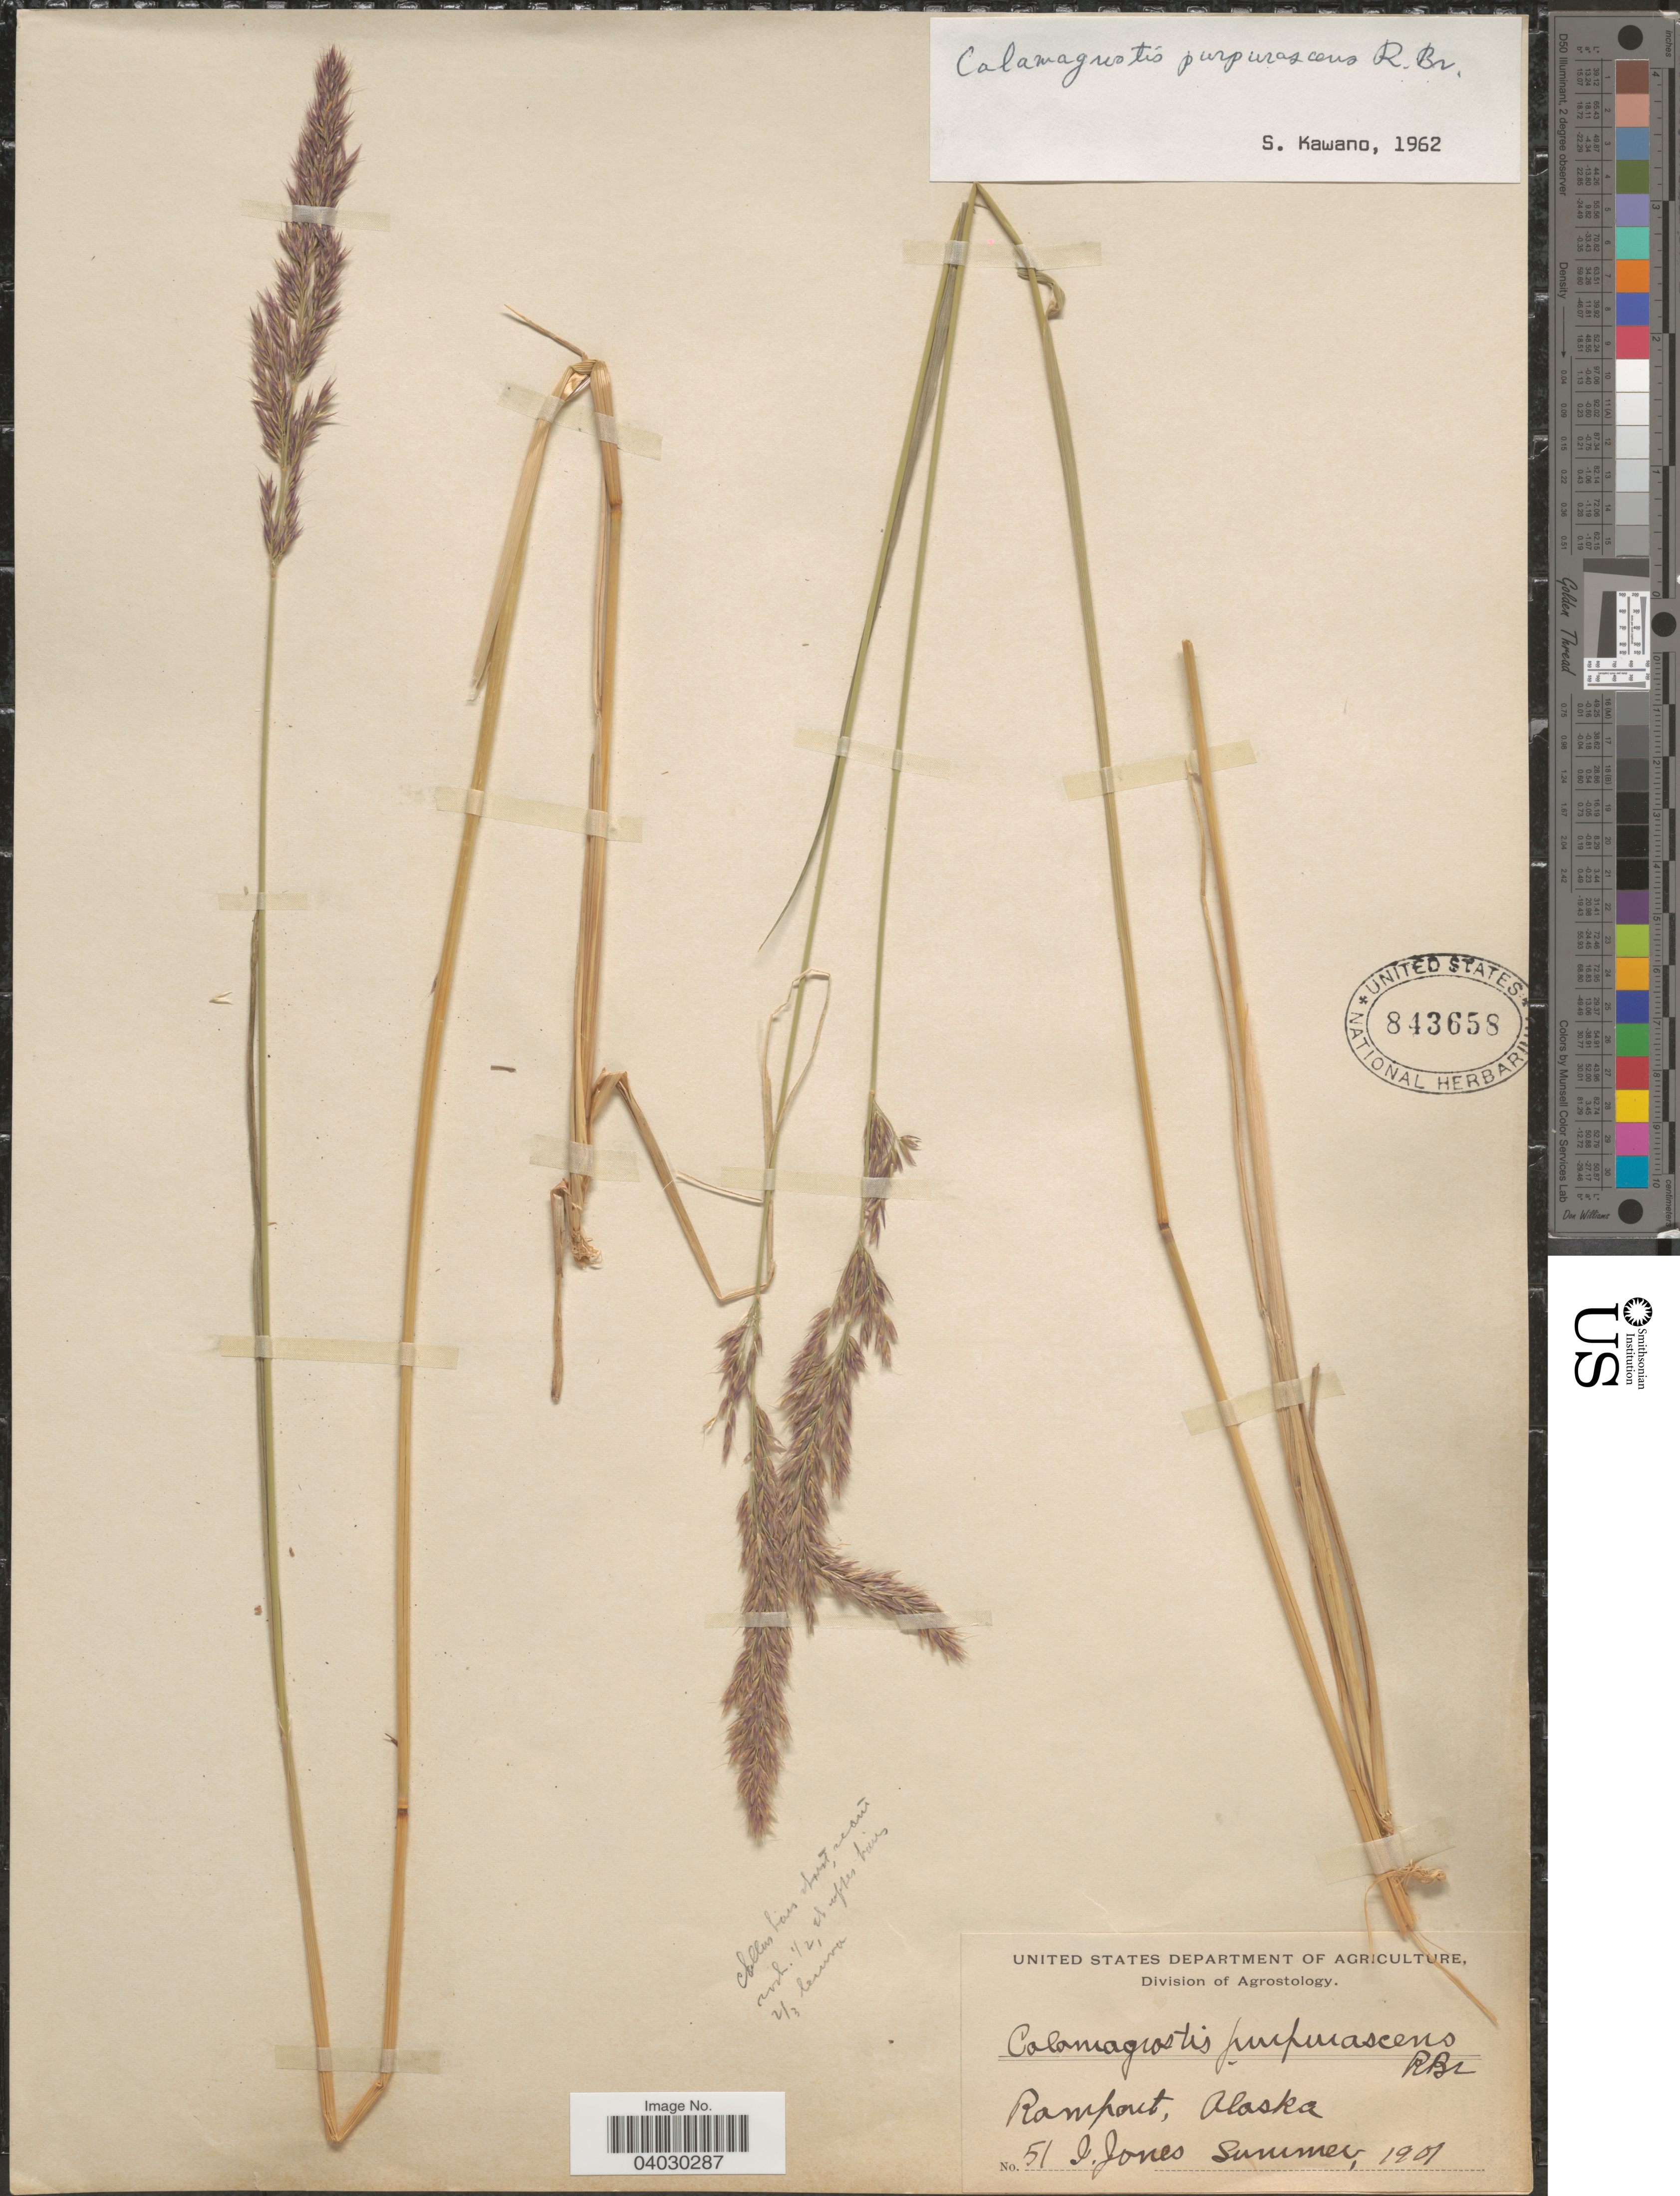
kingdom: Plantae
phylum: Tracheophyta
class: Liliopsida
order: Poales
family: Poaceae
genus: Calamagrostis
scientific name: Calamagrostis purpurascens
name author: R. Br.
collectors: I. Jones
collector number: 51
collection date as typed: Summer, 1901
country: United States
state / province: Alaska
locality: Rampart.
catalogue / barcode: US 843658